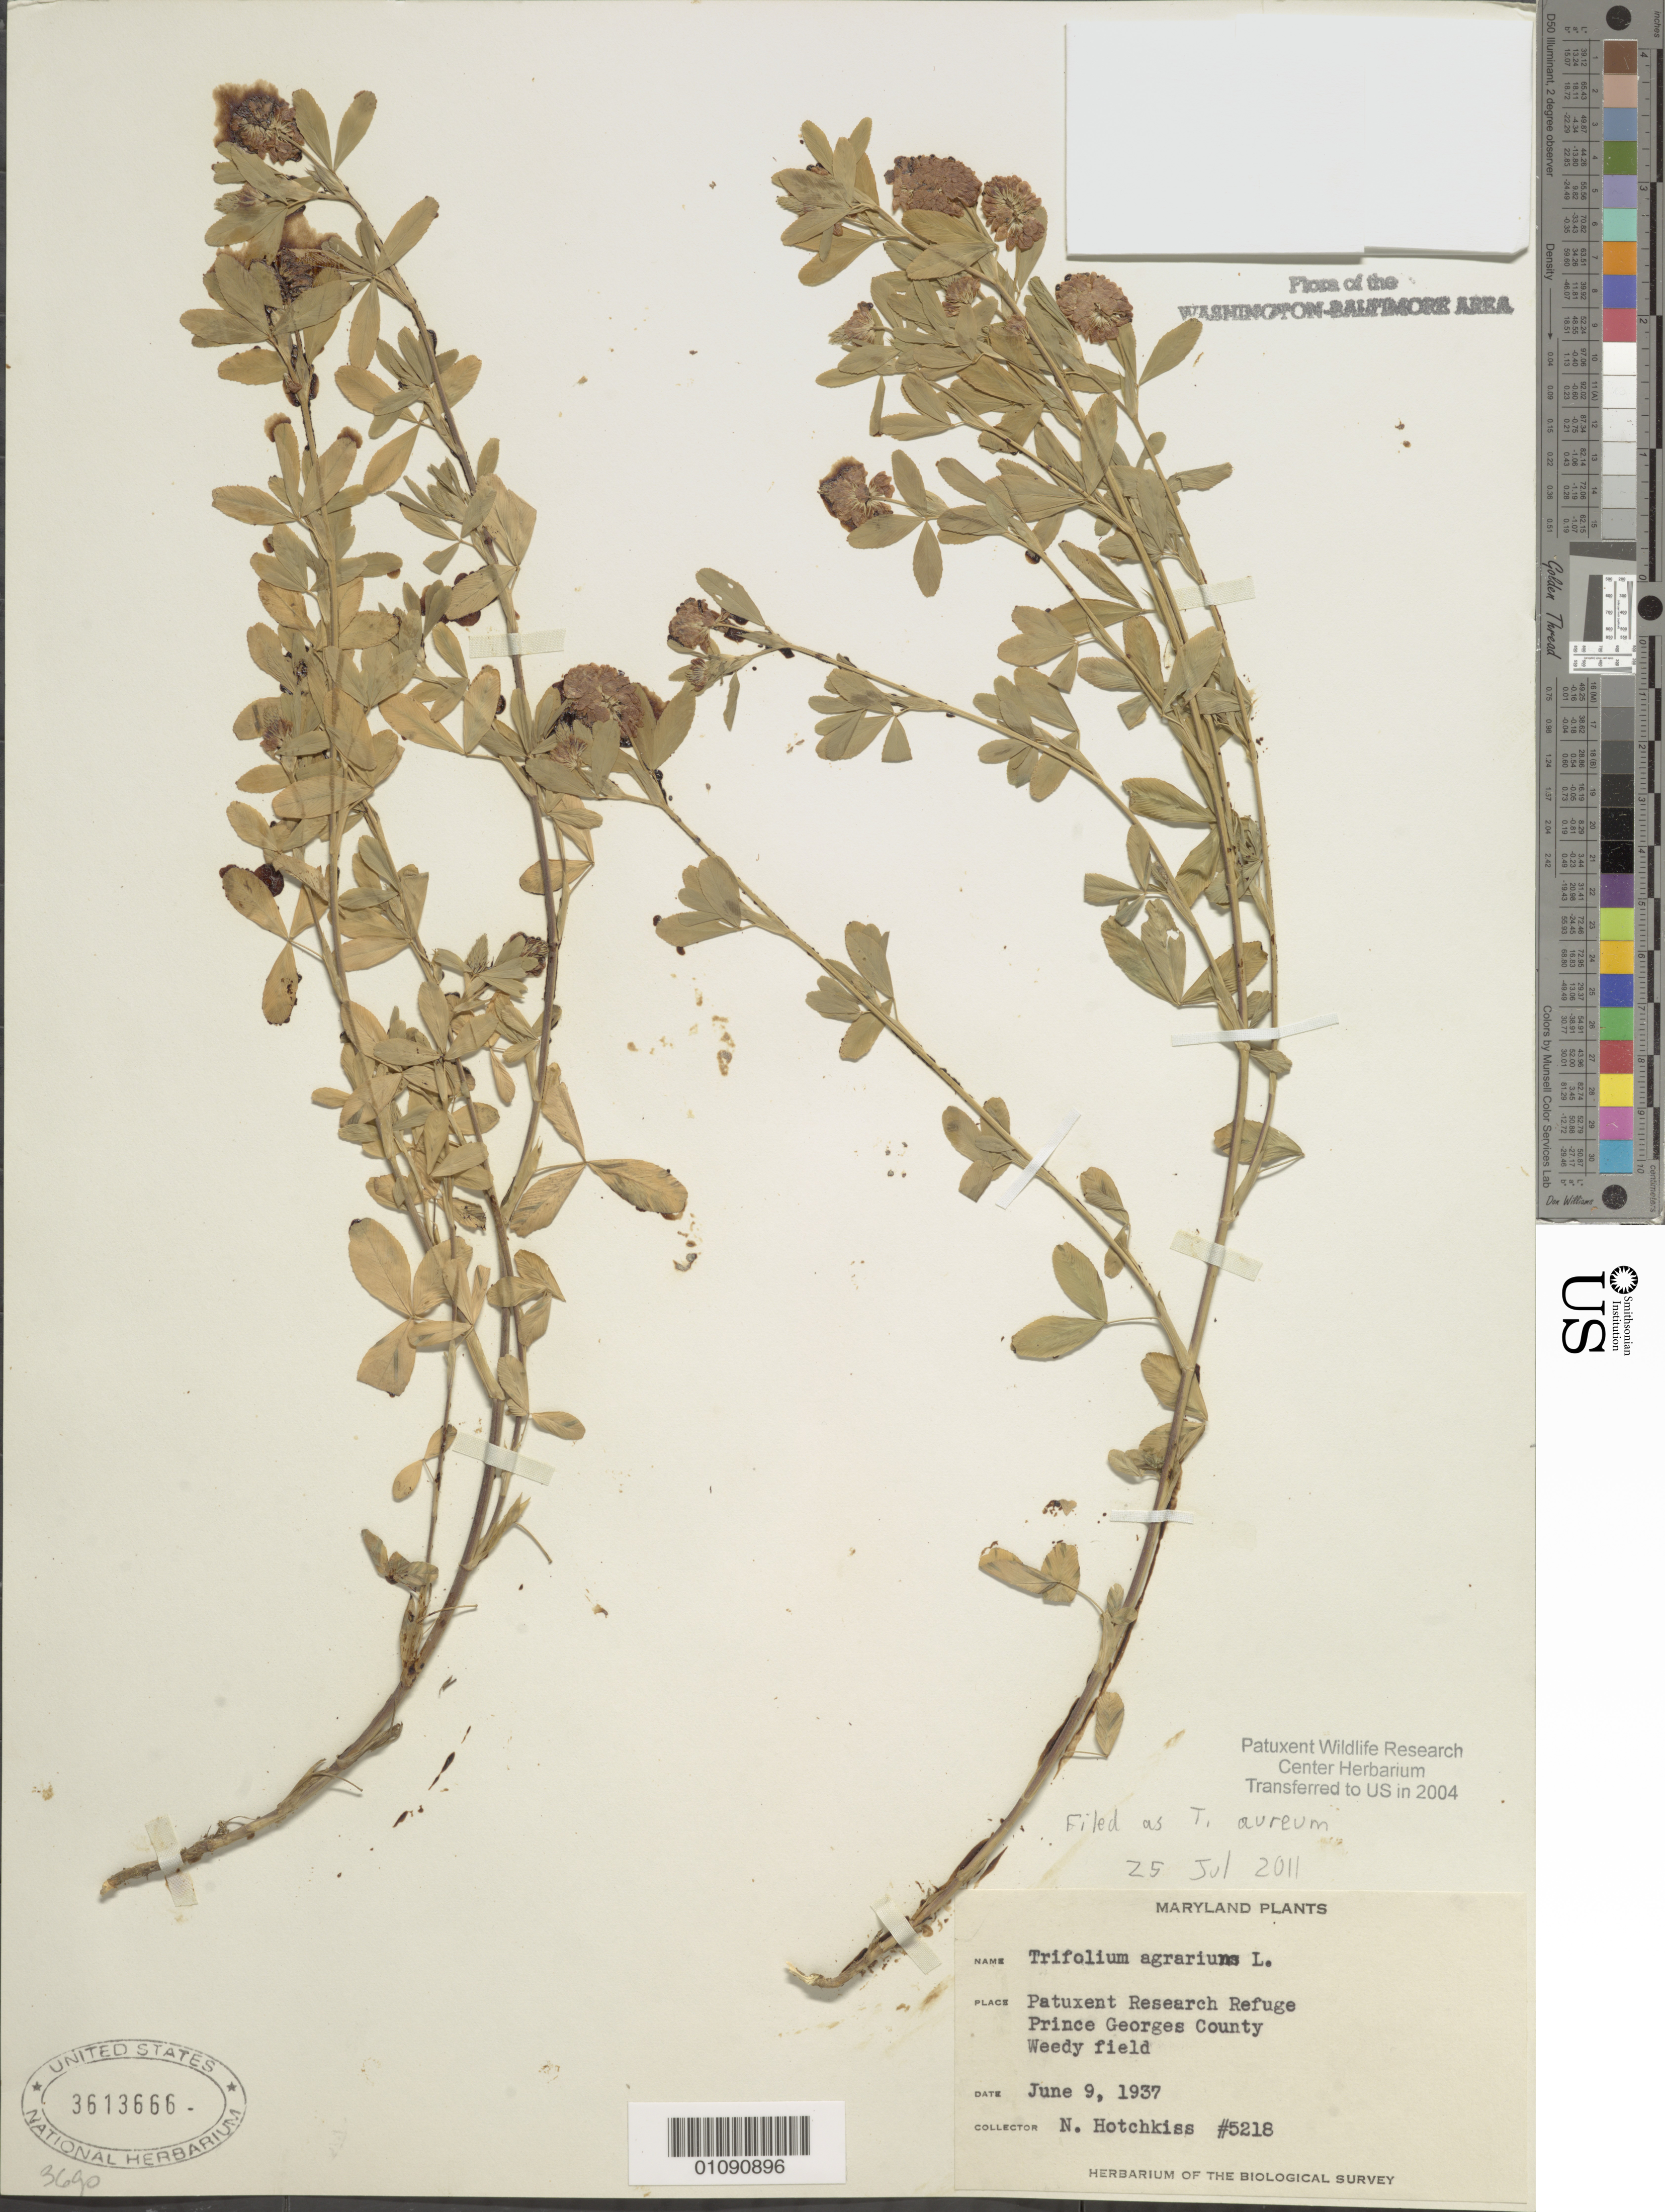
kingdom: Plantae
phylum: Tracheophyta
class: Magnoliopsida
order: Fabales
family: Fabaceae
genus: Trifolium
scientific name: Trifolium aureum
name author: Pollich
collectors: N. Hotchkiss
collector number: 5218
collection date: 1937-06-09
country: United States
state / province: Maryland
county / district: Prince George's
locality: Patuxent Wildlife Refuge.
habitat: Weedy field.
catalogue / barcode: US 3613666